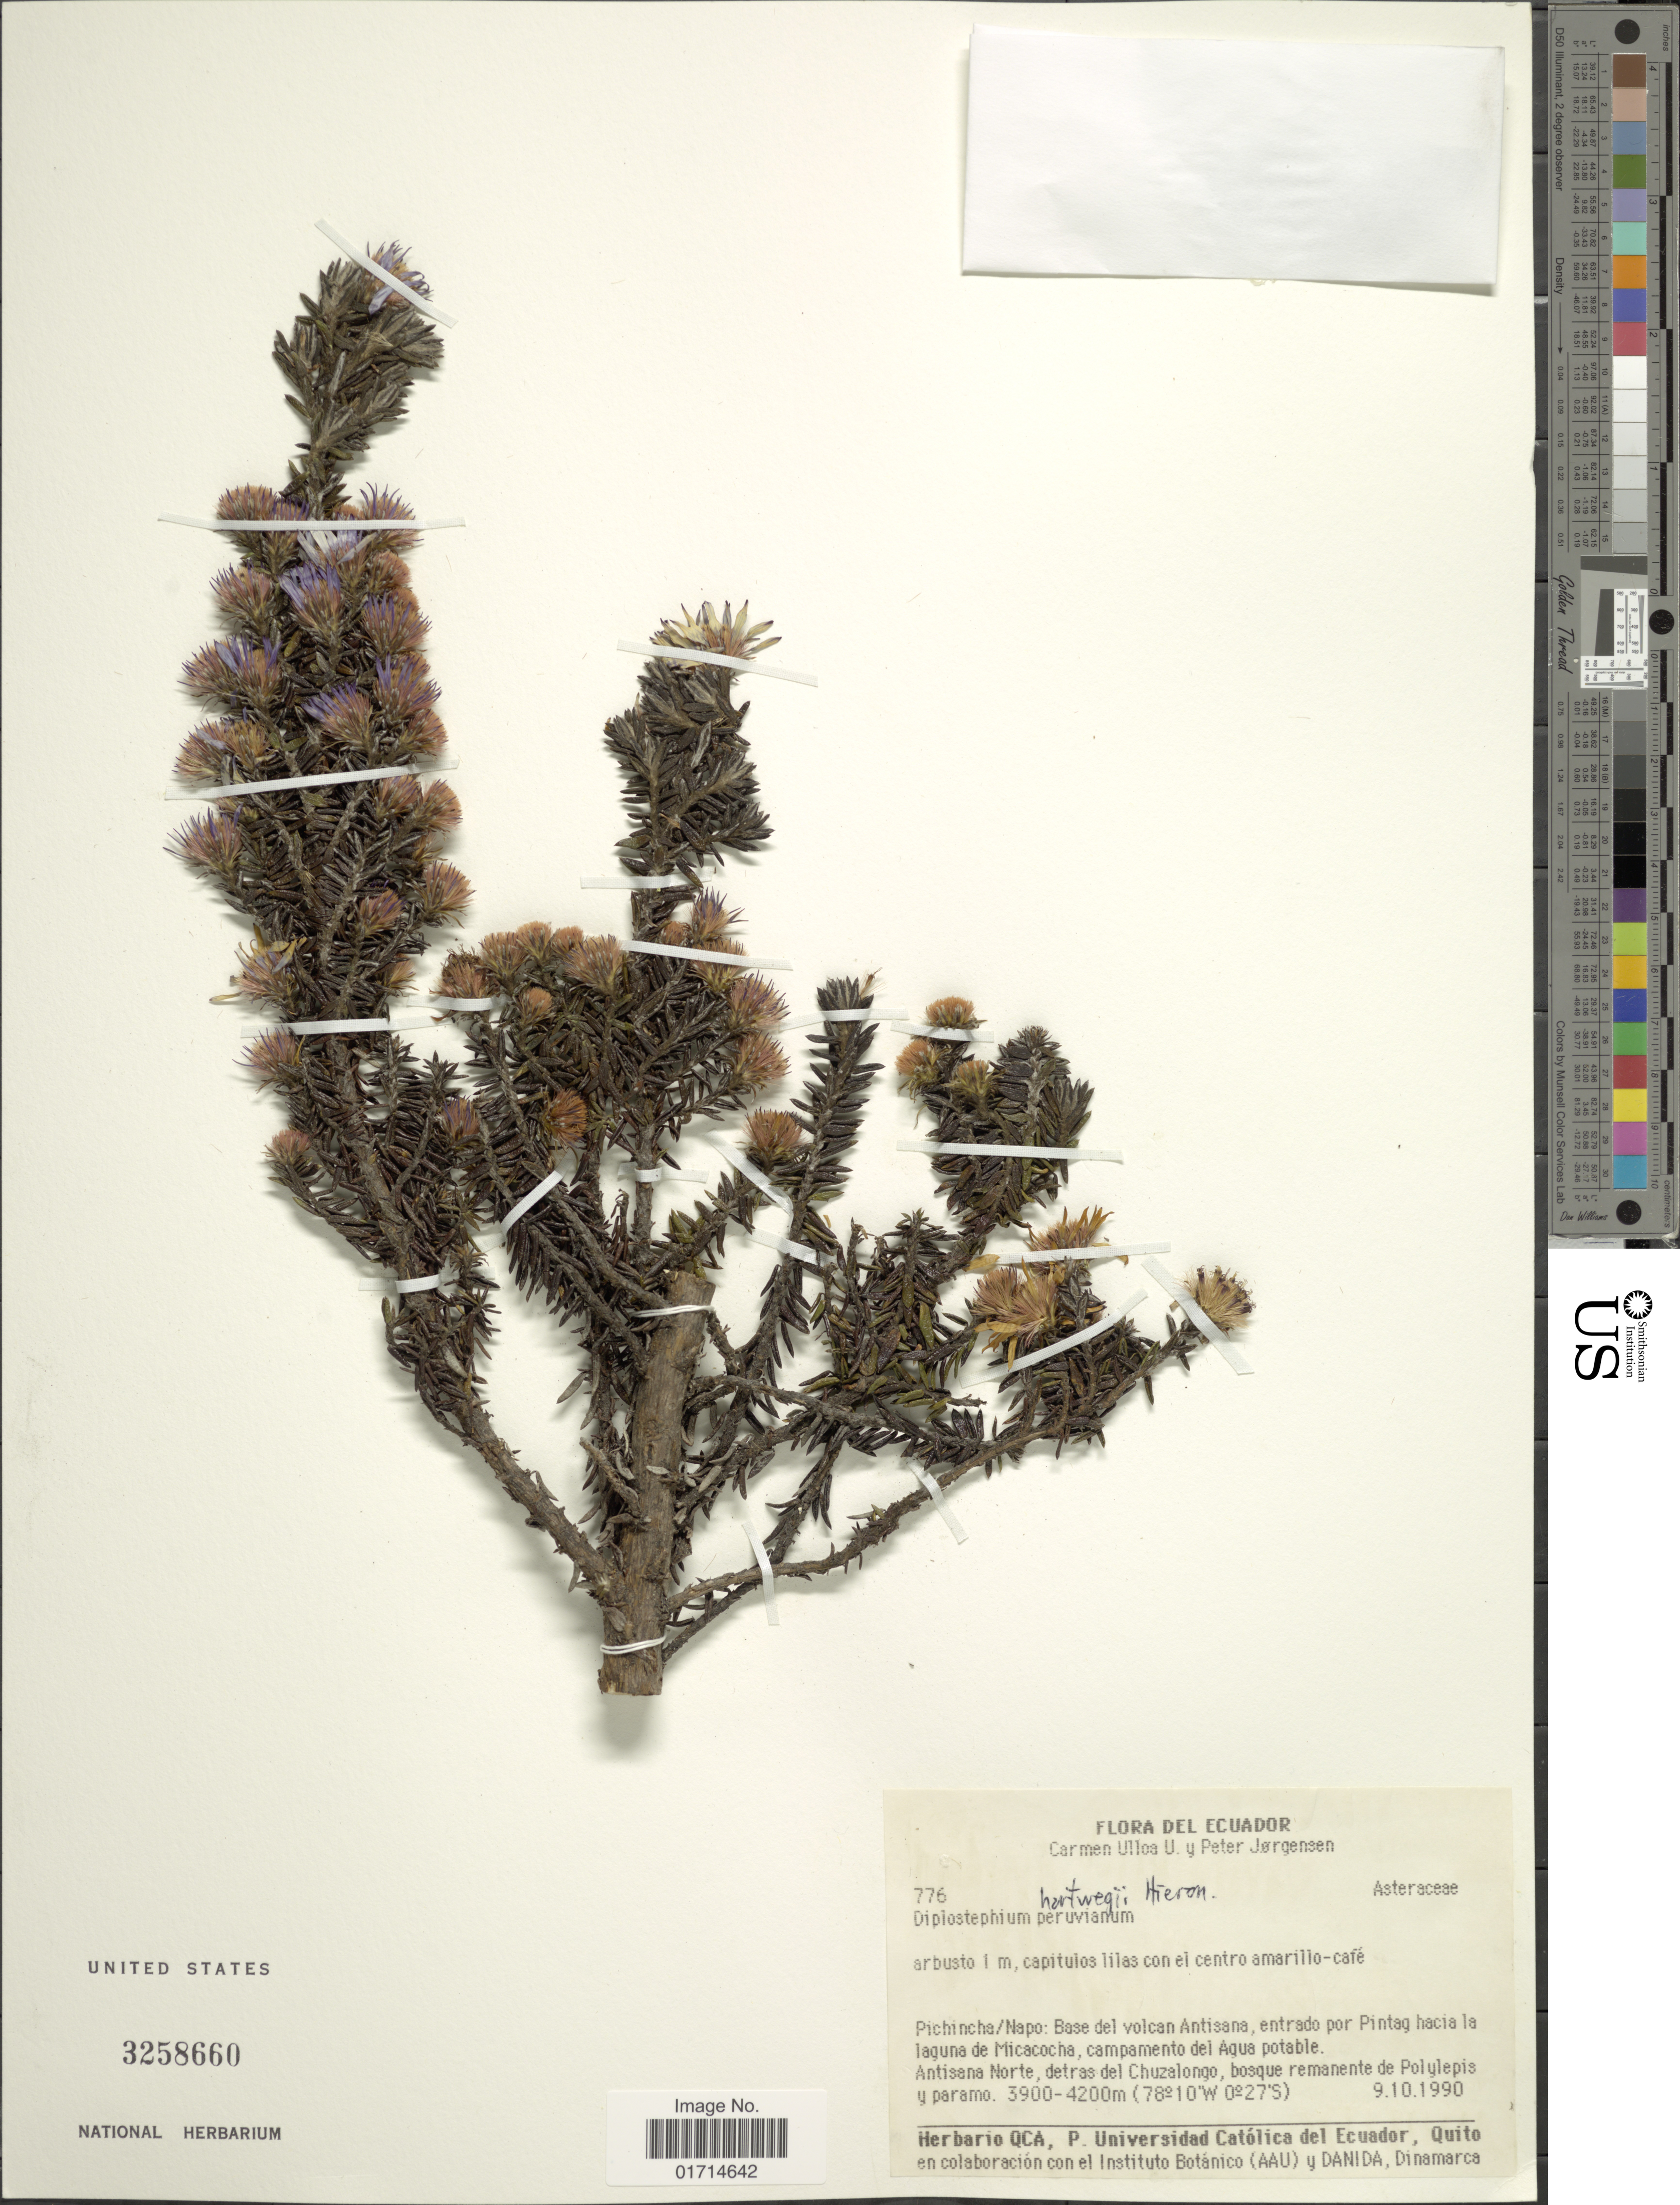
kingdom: Plantae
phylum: Tracheophyta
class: Magnoliopsida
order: Asterales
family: Asteraceae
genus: Diplostephium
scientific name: Diplostephium hartwegii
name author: Hieron.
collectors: C. Ulloa & P. Jörgensen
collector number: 776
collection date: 1990-10-09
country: Ecuador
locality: Pichincha/Napo: Base del volcan Antisana, entrado por Pintag hacia la laguna de Micacocha, campamento del Agua potable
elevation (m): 3900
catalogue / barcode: US 3258660